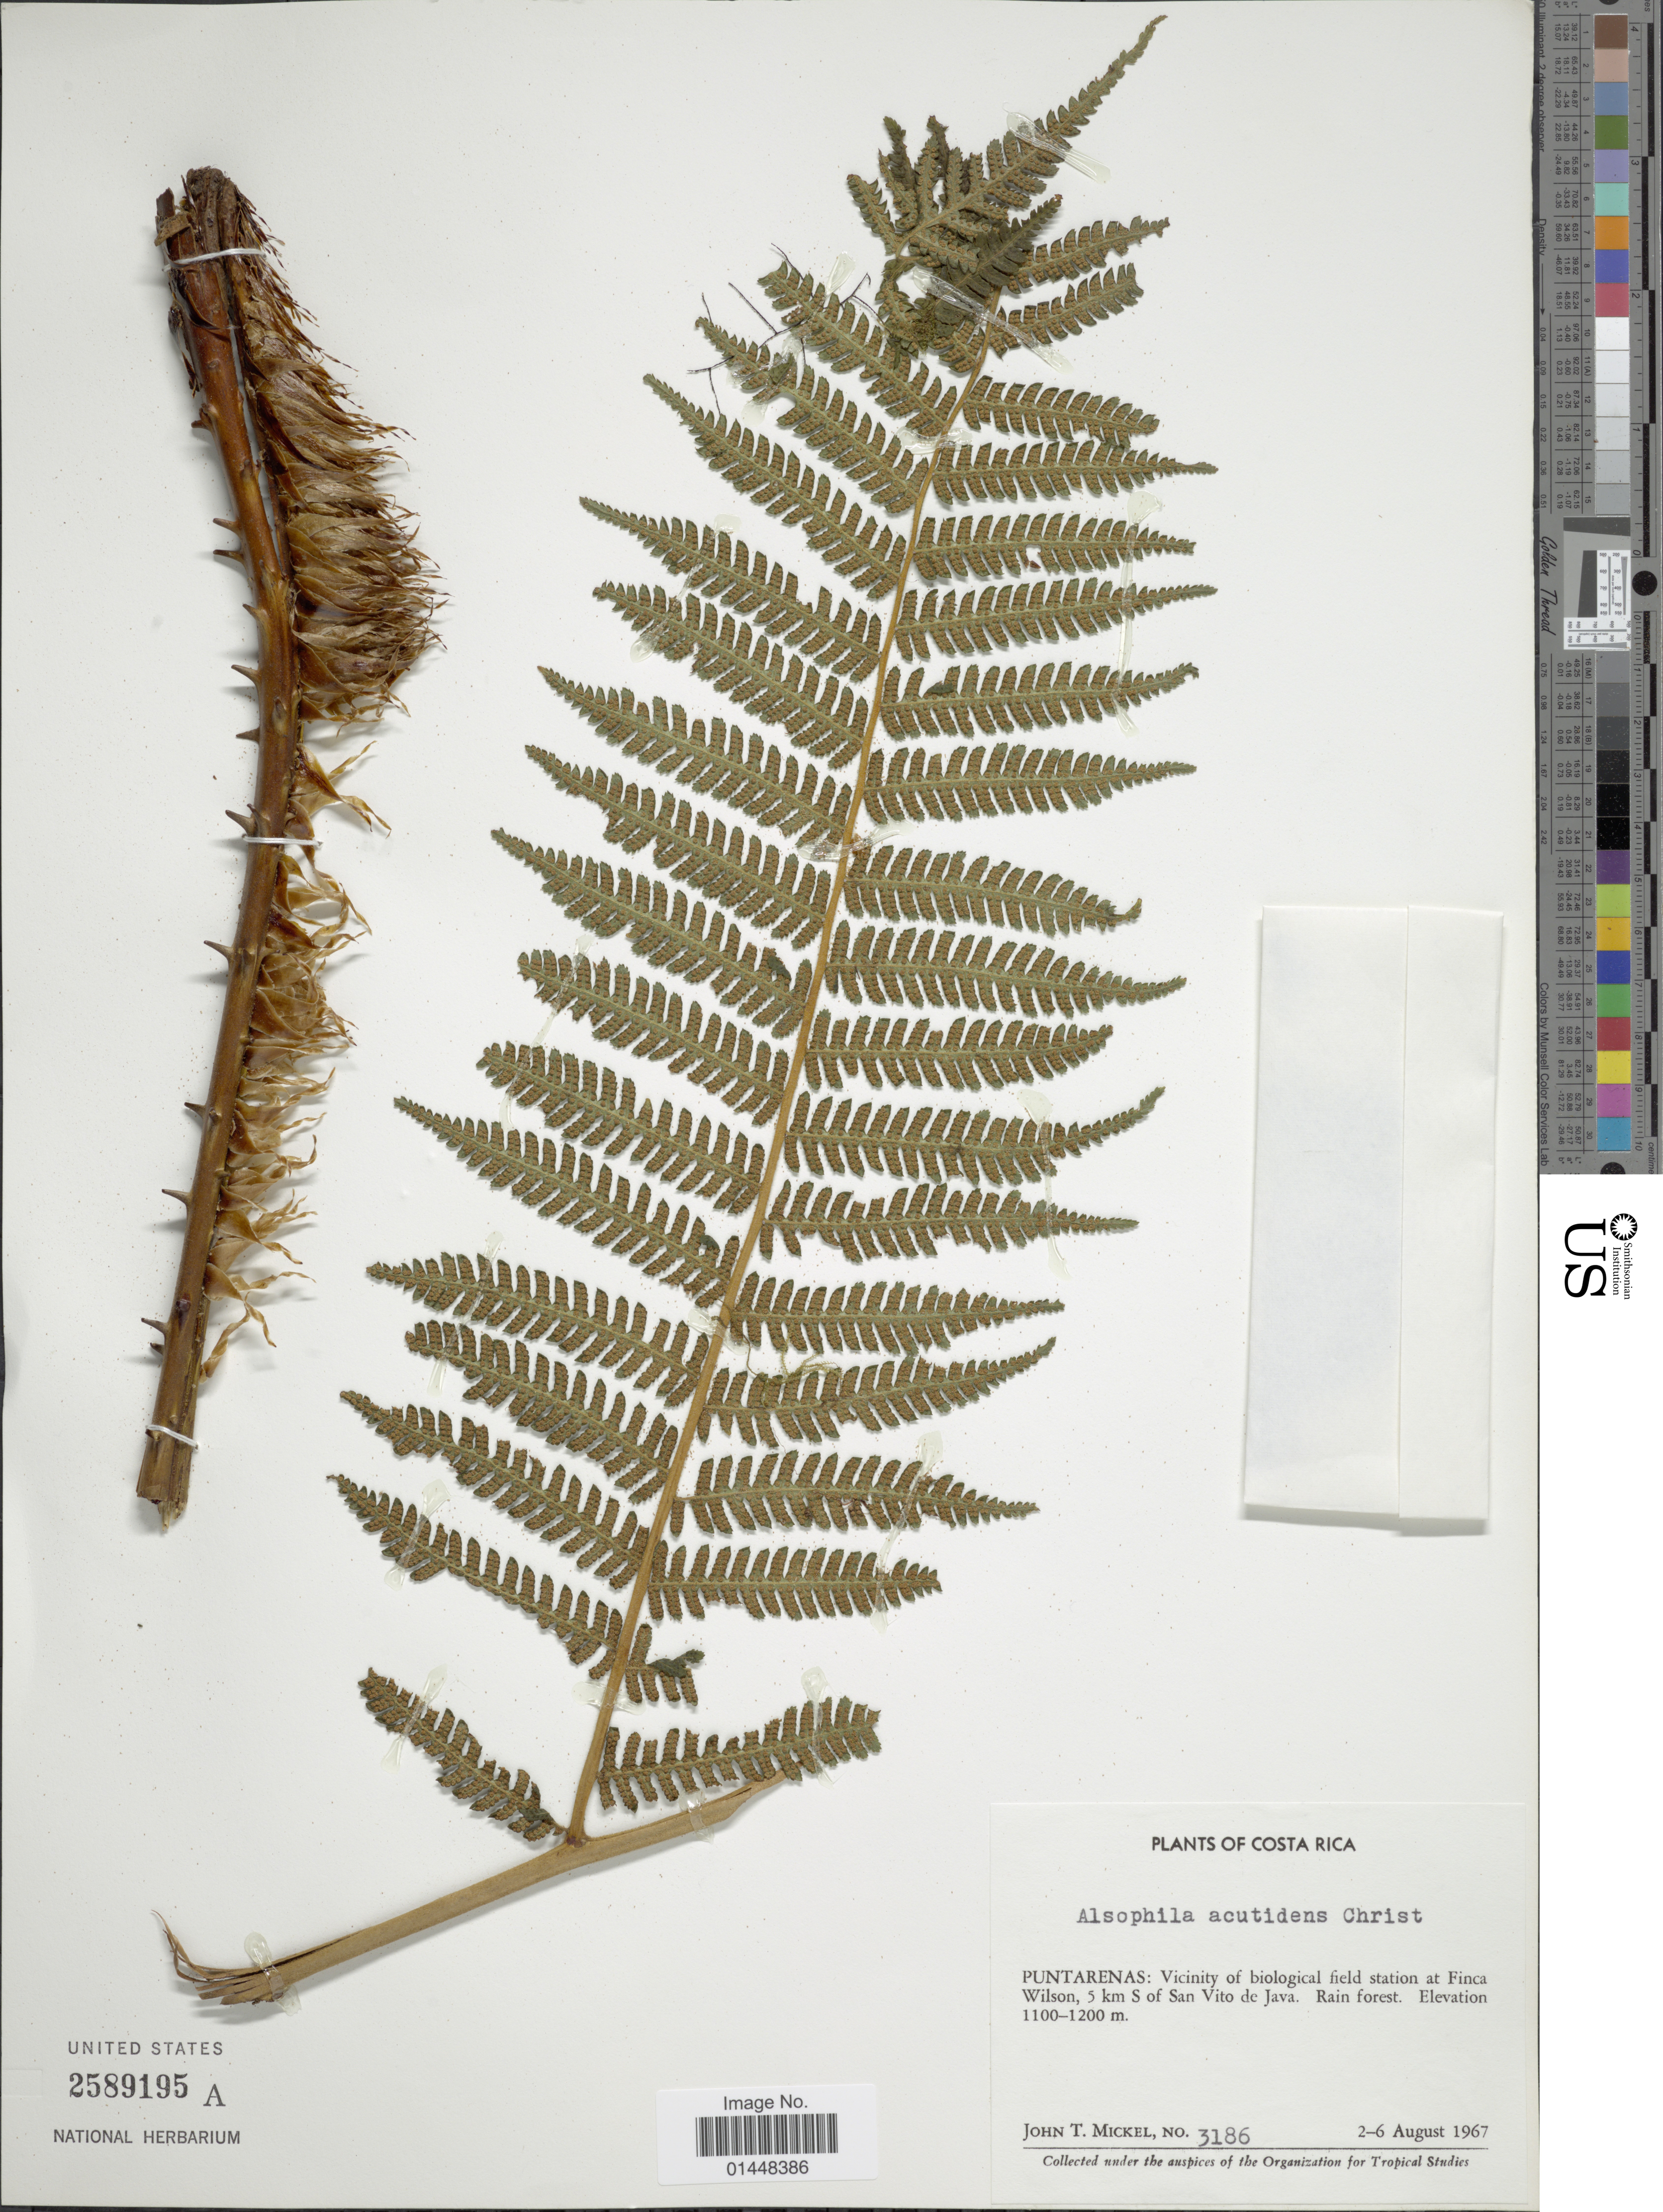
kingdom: Plantae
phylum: Tracheophyta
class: Polypodiopsida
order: Cyatheales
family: Cyatheaceae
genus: Cyathea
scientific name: Cyathea acutidens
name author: (Christ) Domin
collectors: J. T. Mickel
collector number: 3186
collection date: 1967-08-02/1967-08-06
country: Costa Rica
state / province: Puntarenas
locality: Costa Rica, Puntarenas,: Vicinity of biological field station at Finca Wilson, 5 km S of San Vito de Java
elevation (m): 1100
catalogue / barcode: US 2589195A